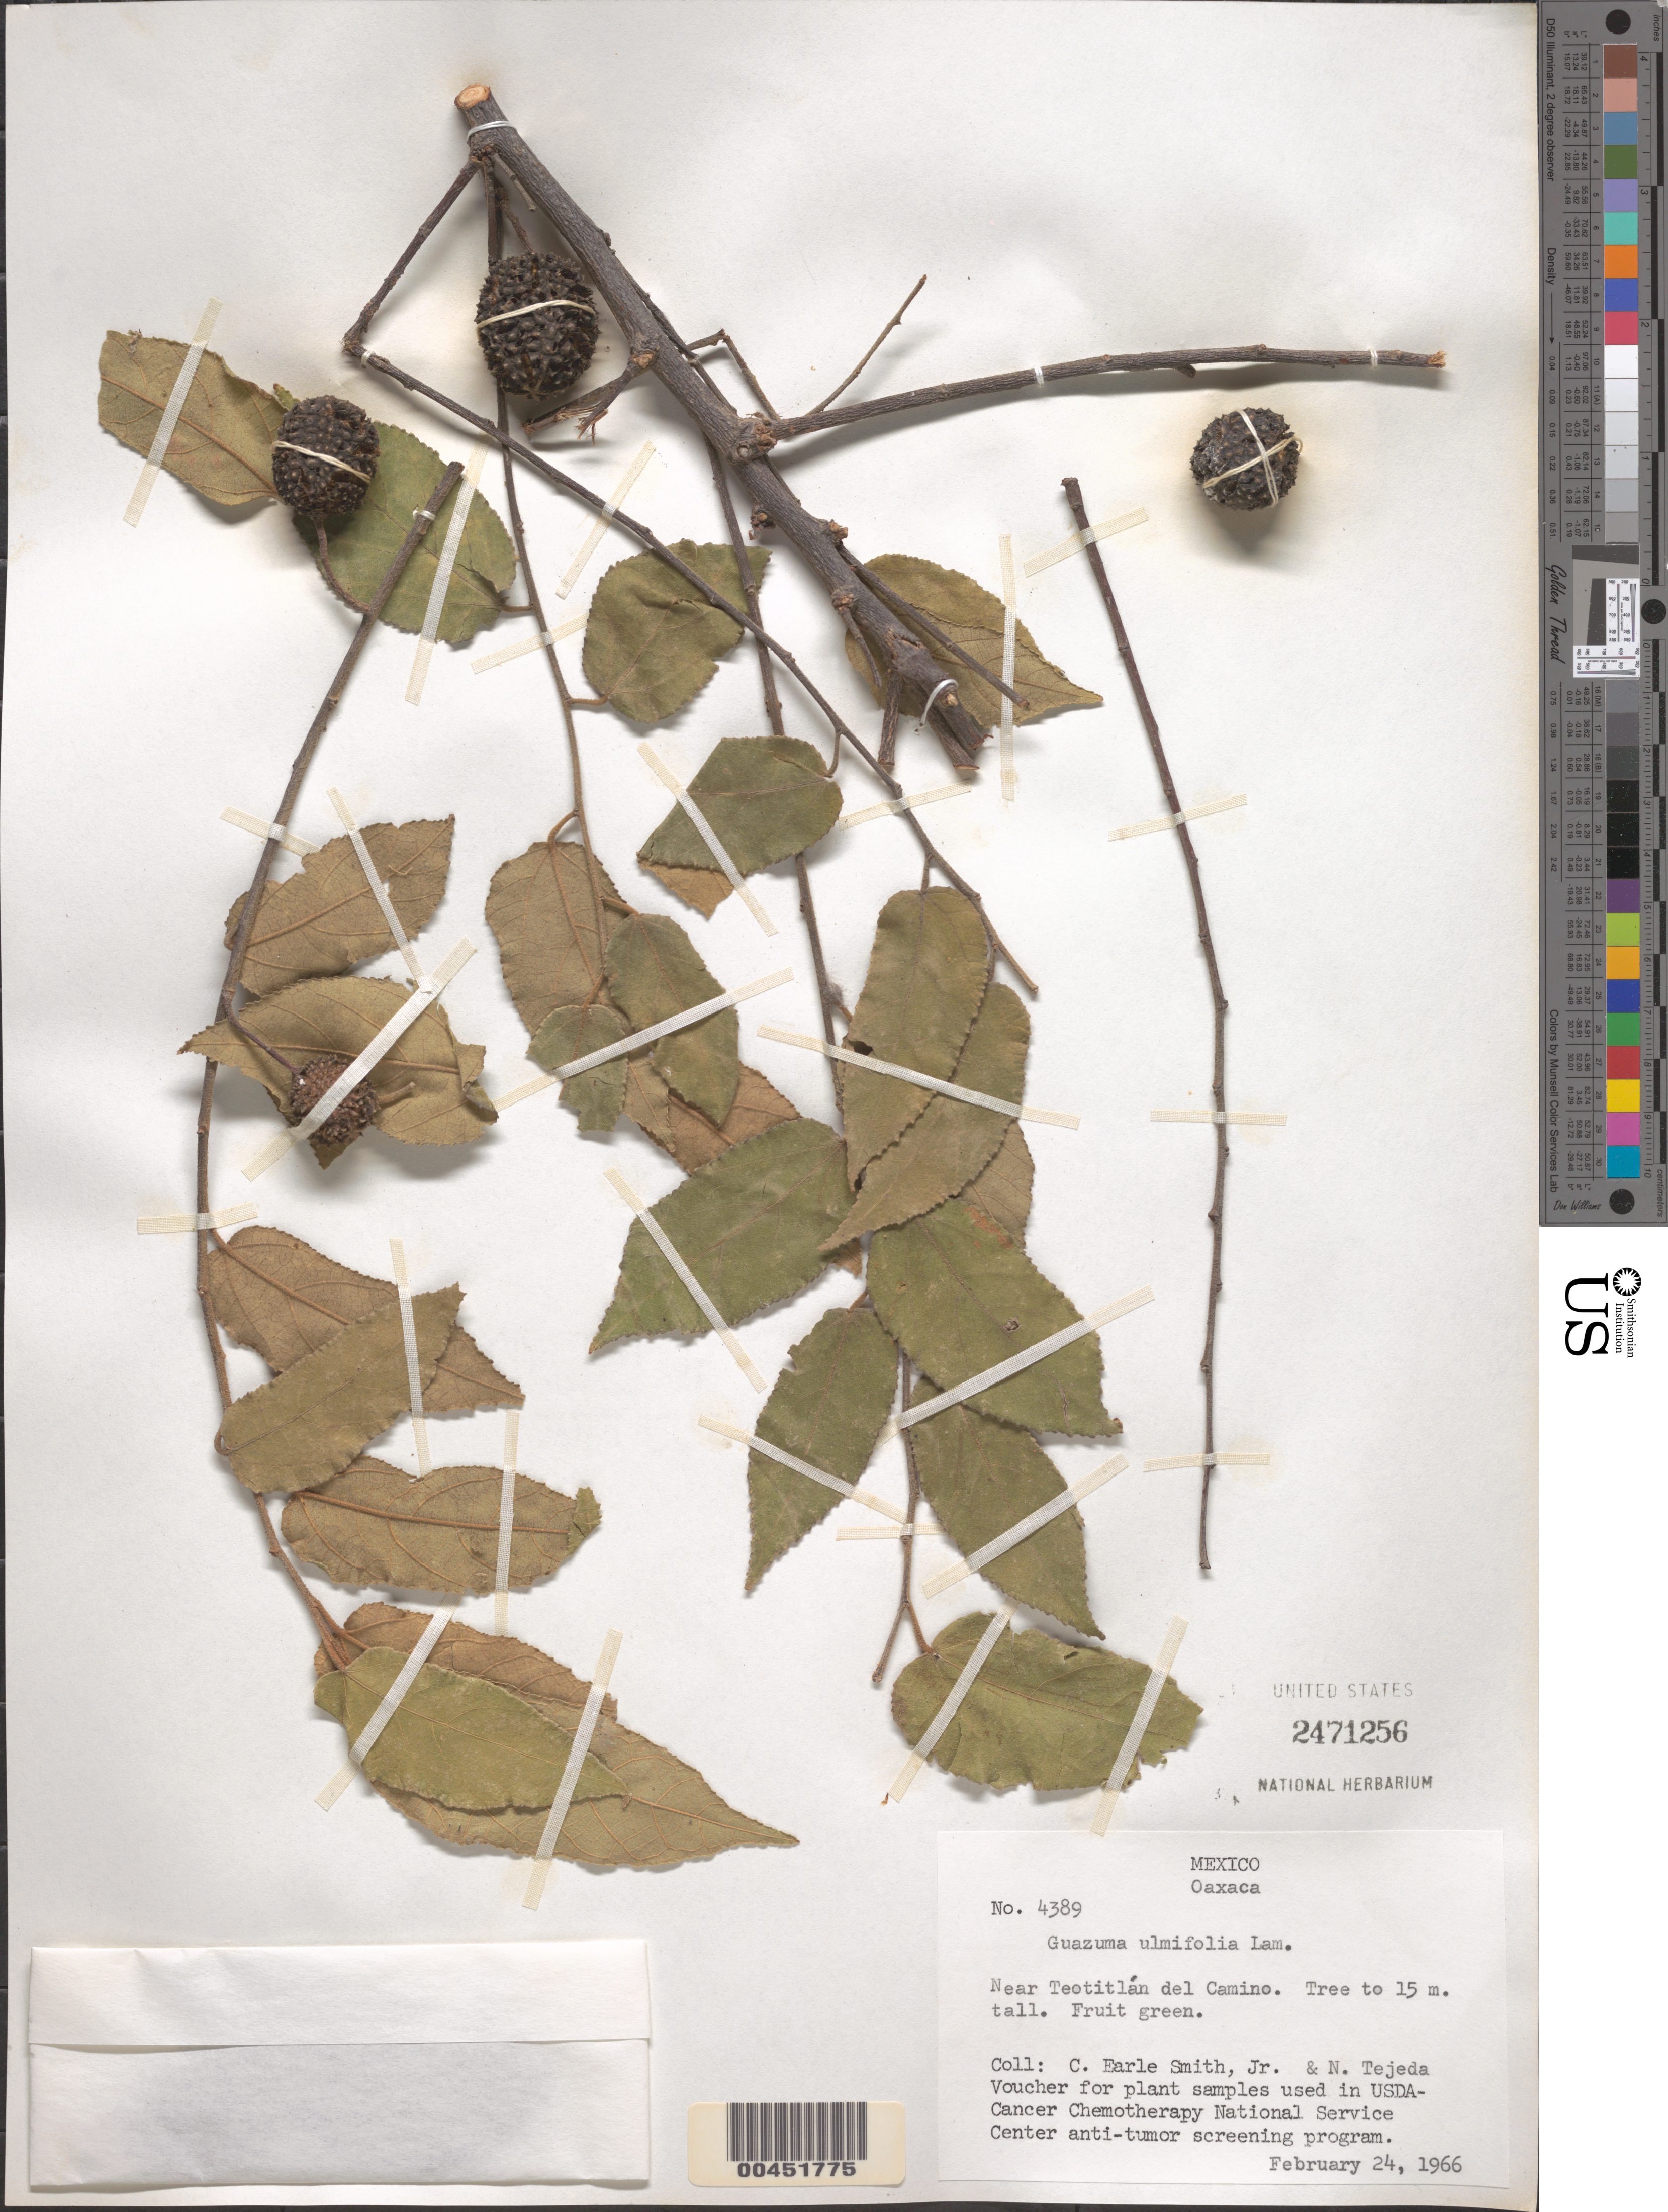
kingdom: Plantae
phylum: Tracheophyta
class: Magnoliopsida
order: Malvales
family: Malvaceae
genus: Guazuma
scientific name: Guazuma ulmifolia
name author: Lam.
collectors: C. E. Smith Jr. & N. Tejada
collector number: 4389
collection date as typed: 24 Feb 1966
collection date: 1966-02-24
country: Mexico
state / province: Oaxaca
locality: Near Teotitlán del Camino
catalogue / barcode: US 2471256